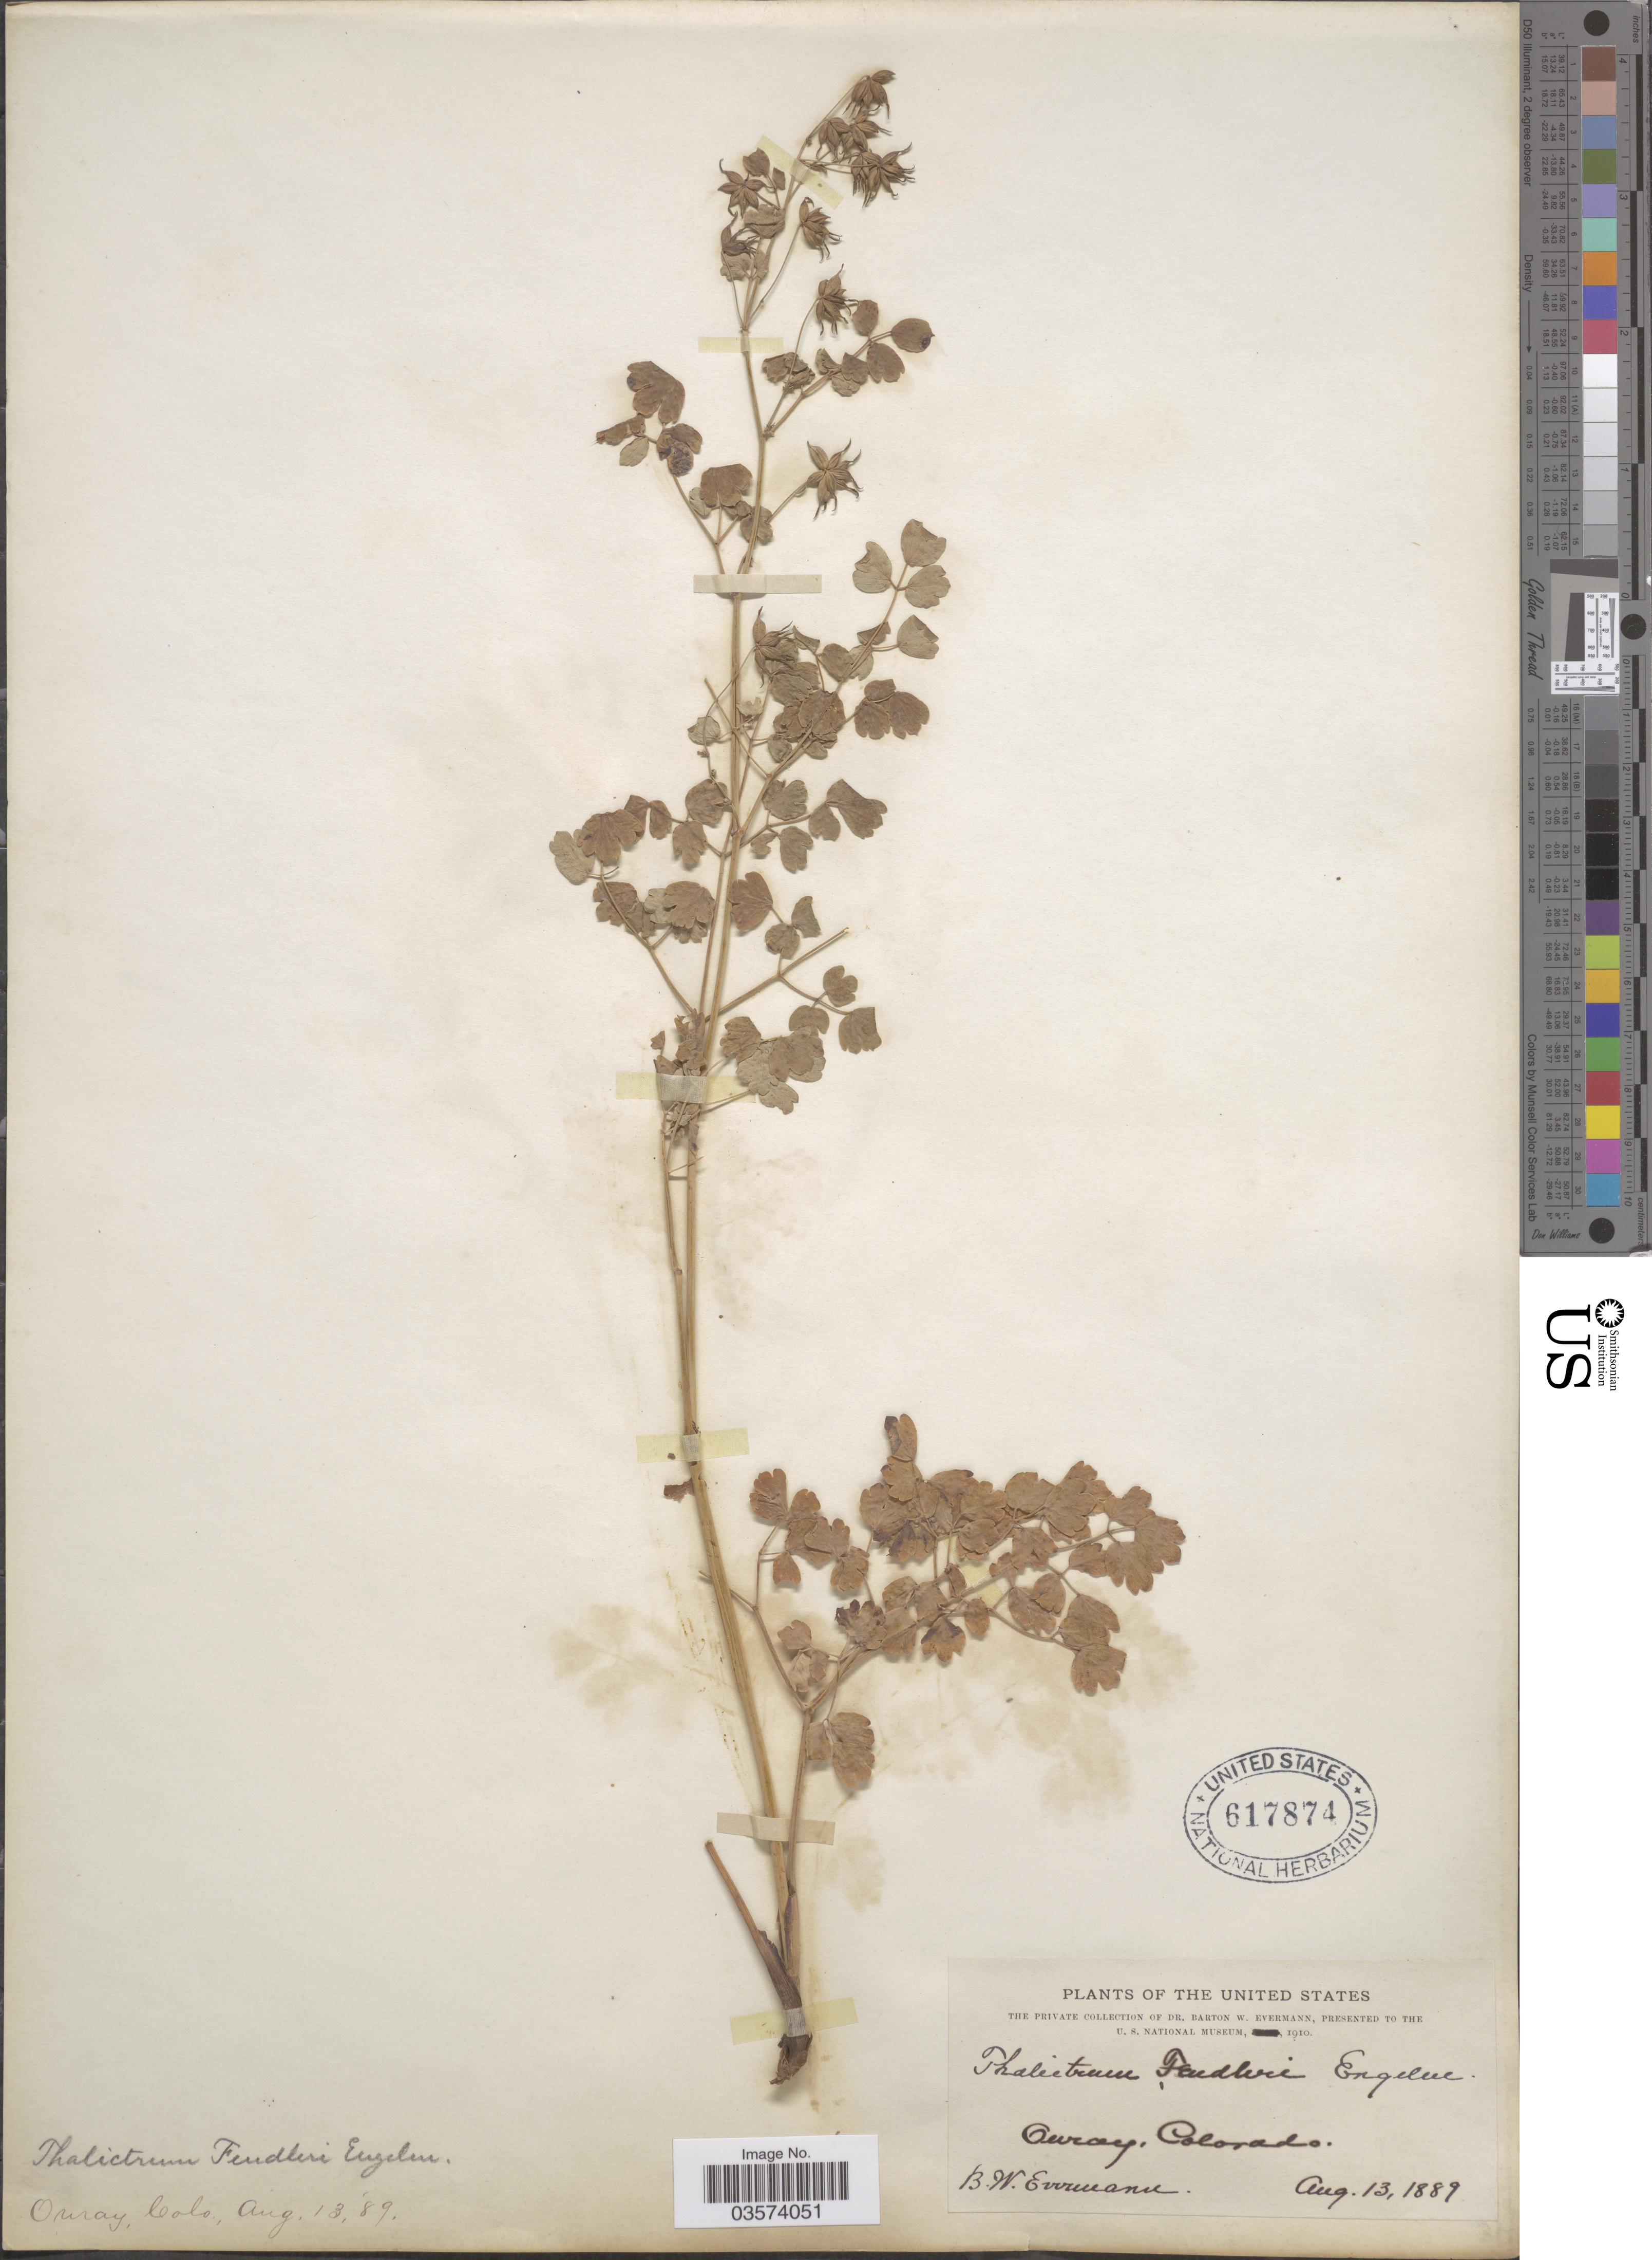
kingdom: Plantae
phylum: Tracheophyta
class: Magnoliopsida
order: Ranunculales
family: Ranunculaceae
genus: Thalictrum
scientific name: Thalictrum fendleri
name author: Engelm. ex A. Gray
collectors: B. W. Evermann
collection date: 1889-08-13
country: United States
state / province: Colorado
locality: Ouray.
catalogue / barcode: US 617874